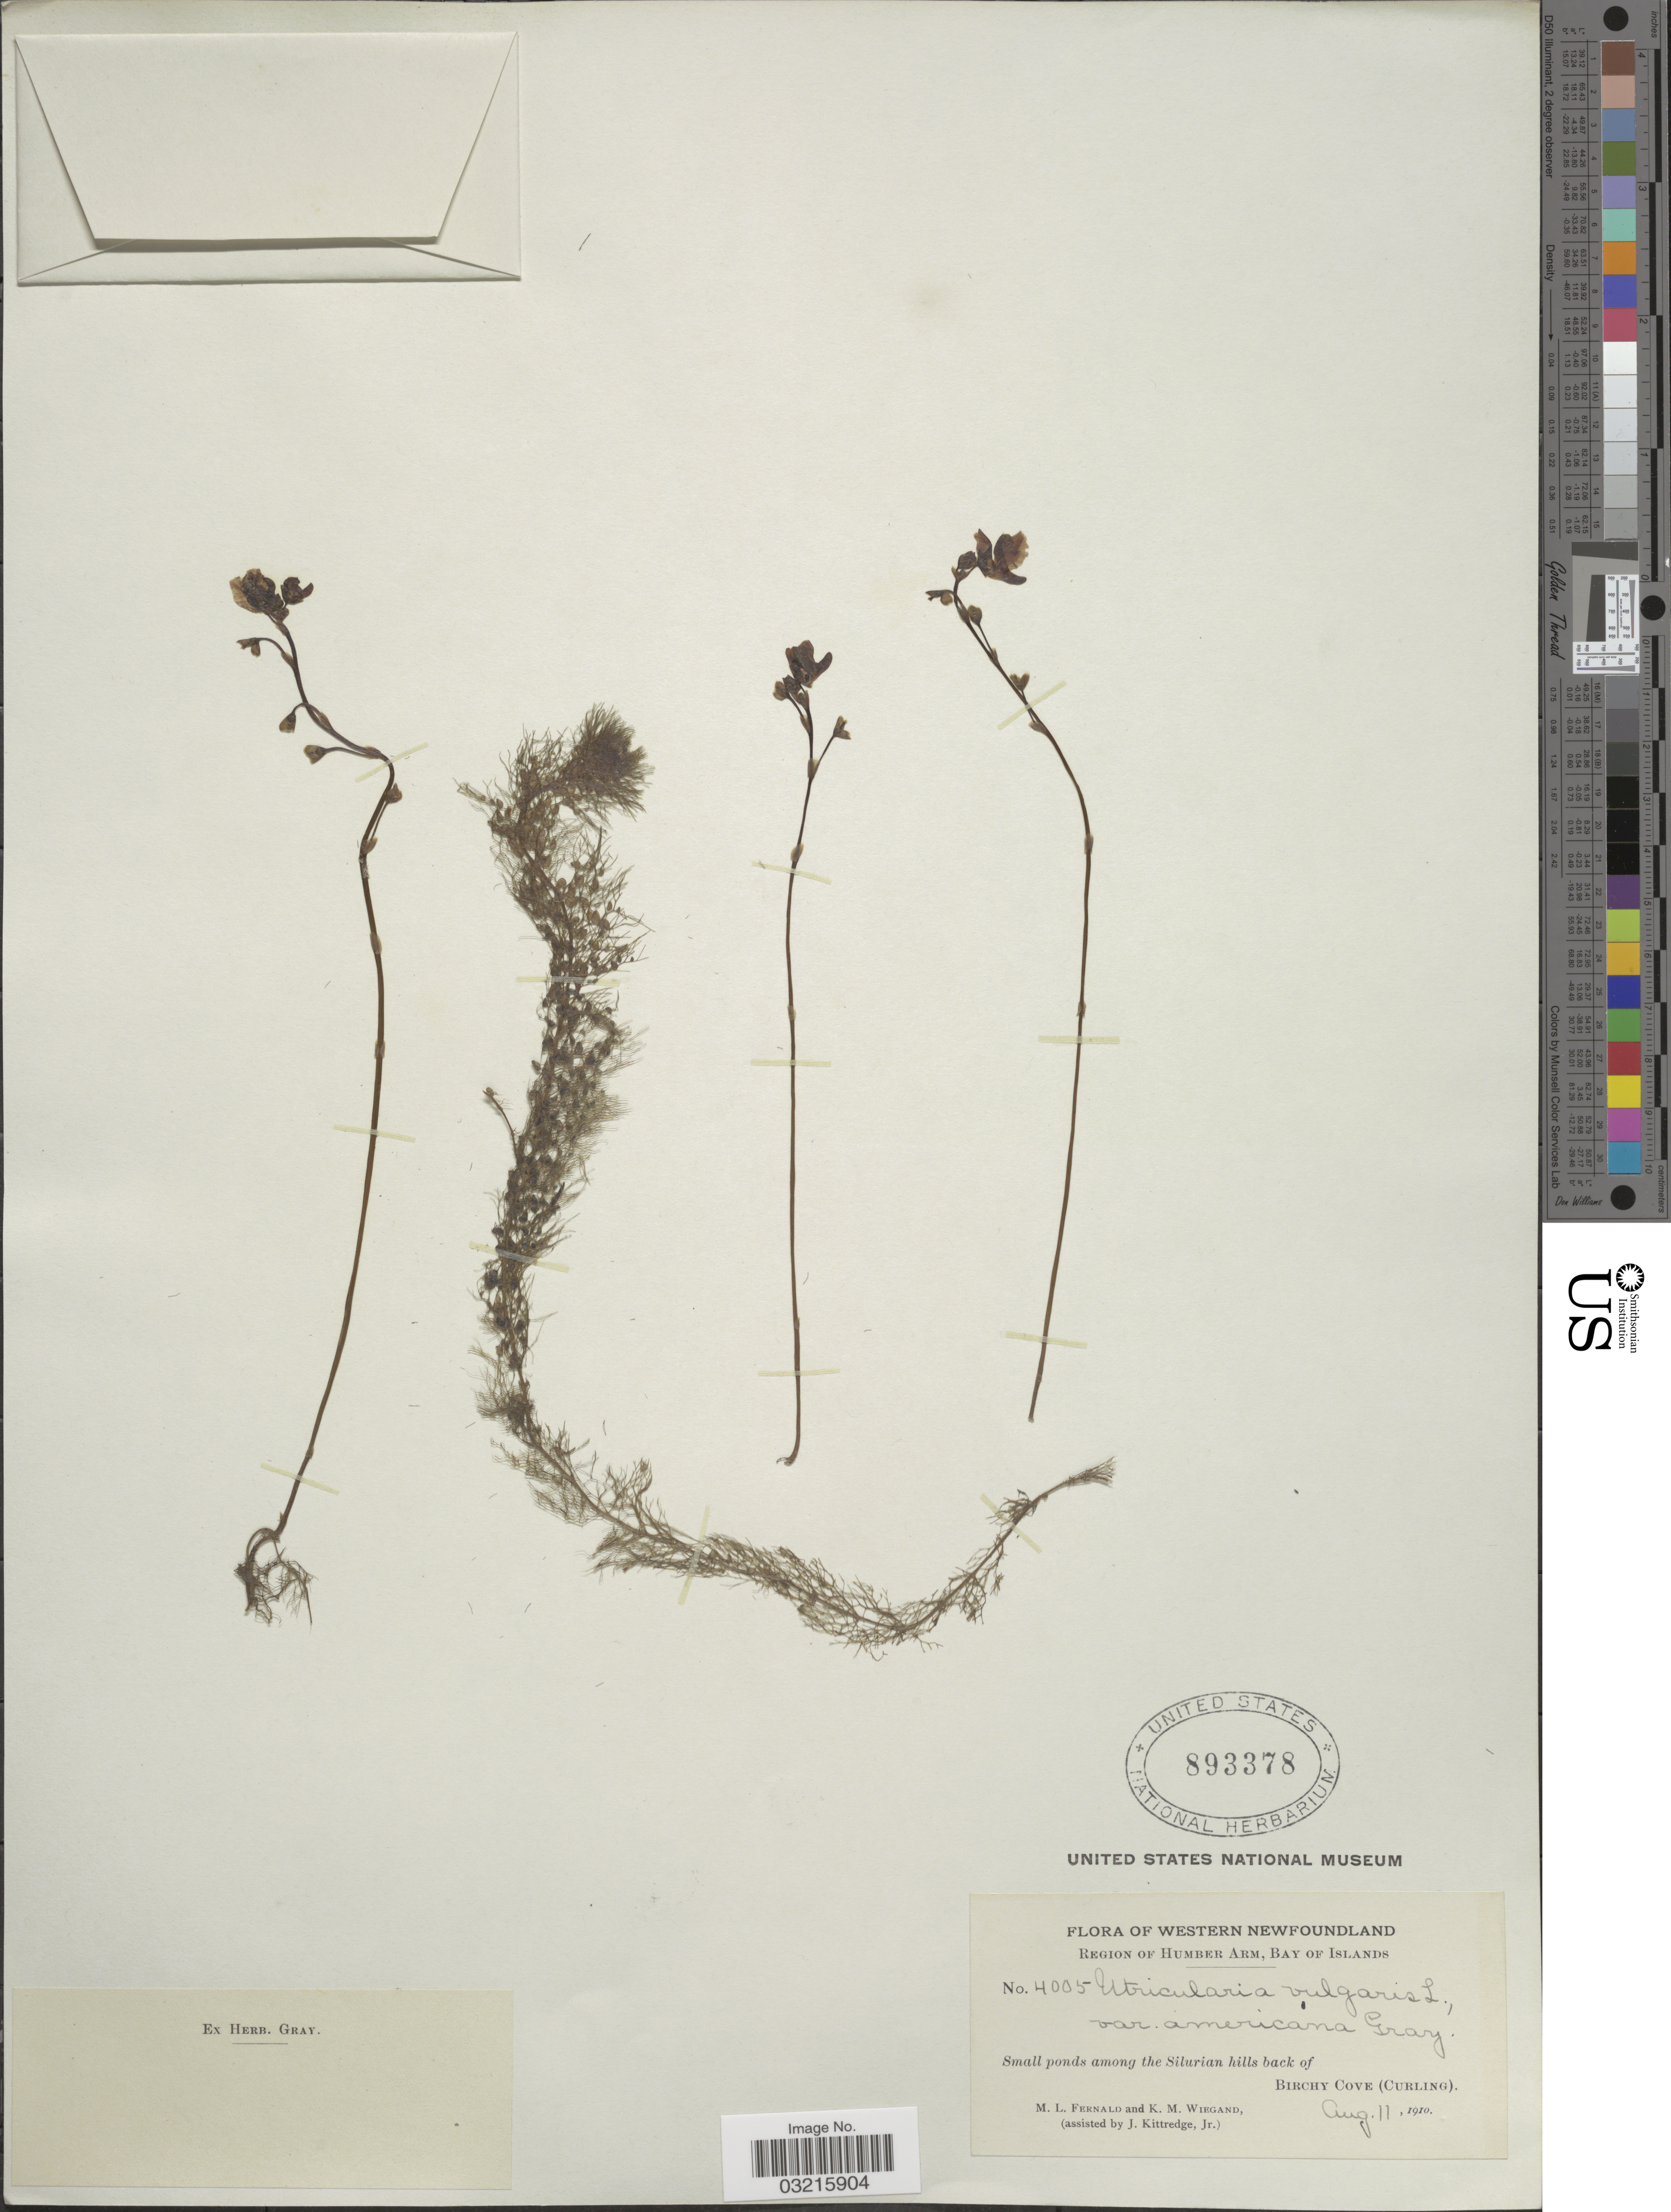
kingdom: Plantae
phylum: Tracheophyta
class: Magnoliopsida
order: Lamiales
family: Lentibulariaceae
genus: Utricularia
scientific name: Utricularia vulgaris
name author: L.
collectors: M. L. Fernald, K. M. Wiegand & J. Kittredge Jr.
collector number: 4005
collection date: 1910-08-11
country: Canada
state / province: Newfoundland and Labrador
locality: Western Newfoundland. Region of Humber Arm, Bay of Islands. Small ponds among the Silurian hills back of Birchy Cove (Curling).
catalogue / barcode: US 893378